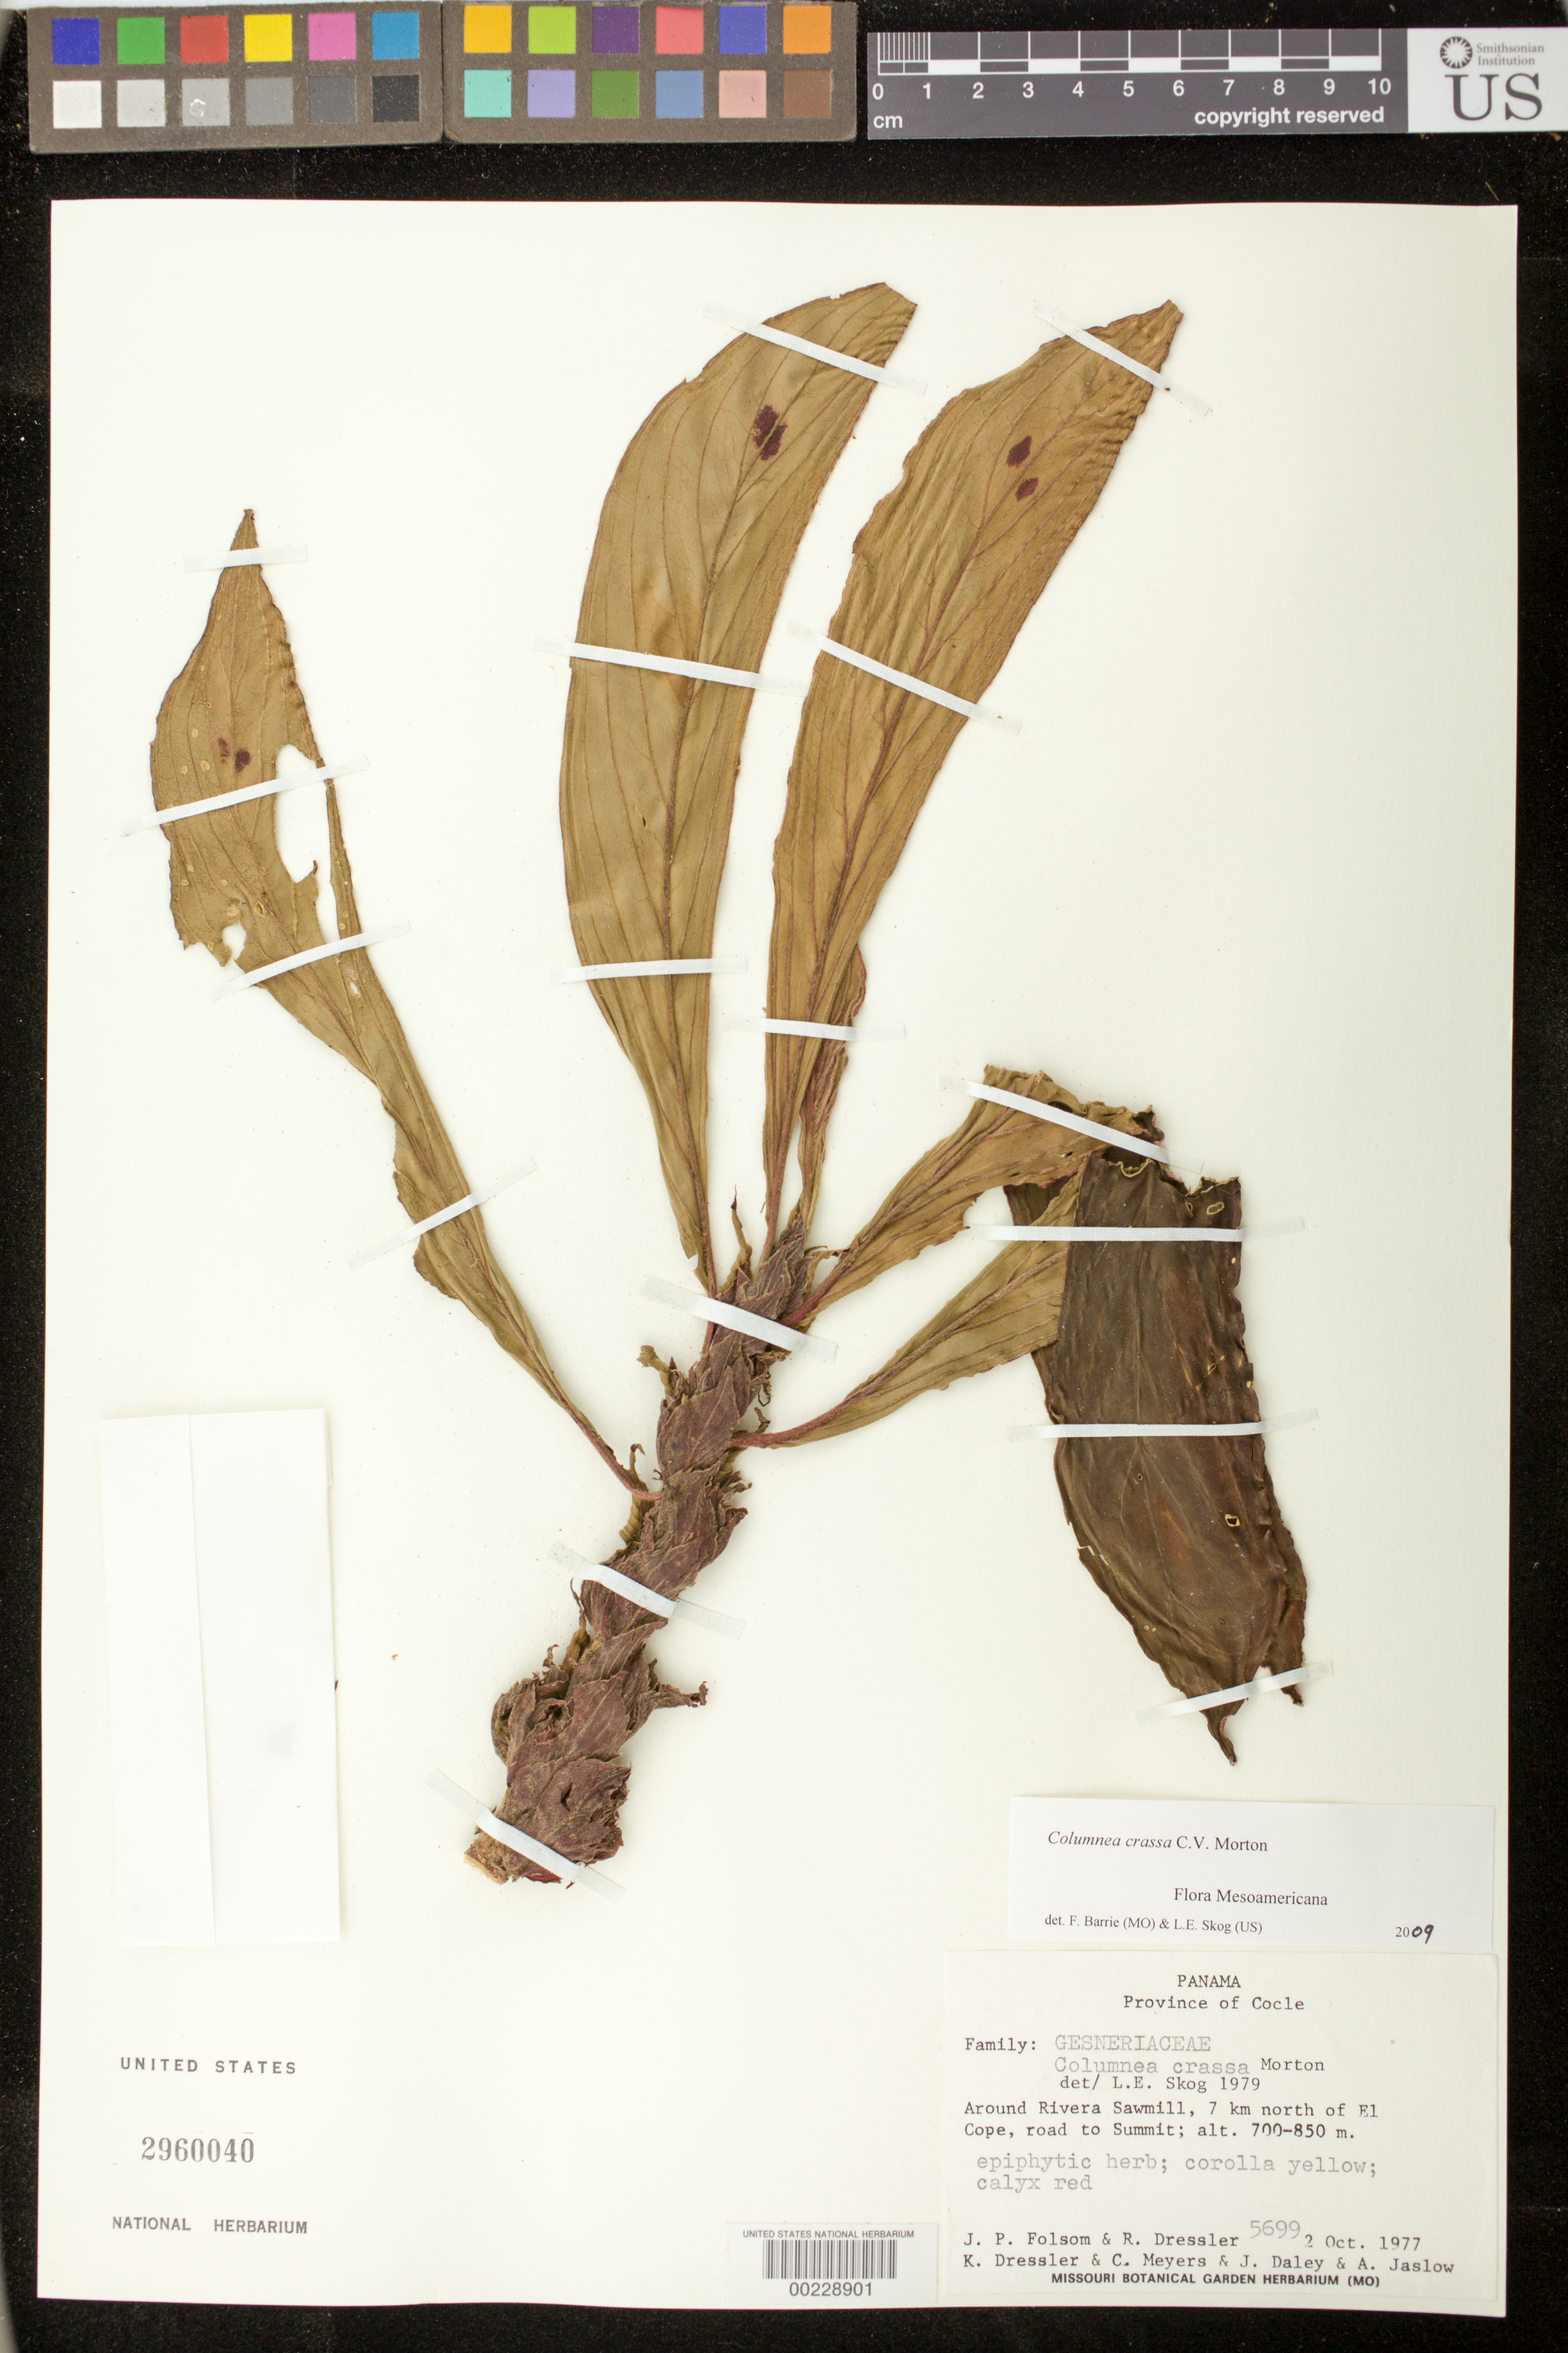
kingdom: Plantae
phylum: Tracheophyta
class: Magnoliopsida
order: Lamiales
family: Gesneriaceae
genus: Columnea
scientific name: Columnea crassa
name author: C.V. Morton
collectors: J. P. Folsom & et al.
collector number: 5699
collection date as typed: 02 Oct 1977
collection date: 1977-10-02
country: Panama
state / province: Coclé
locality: Around Rivera Sawmill, 7 km N of El Cope, road to summit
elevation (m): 700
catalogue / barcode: US 2960040